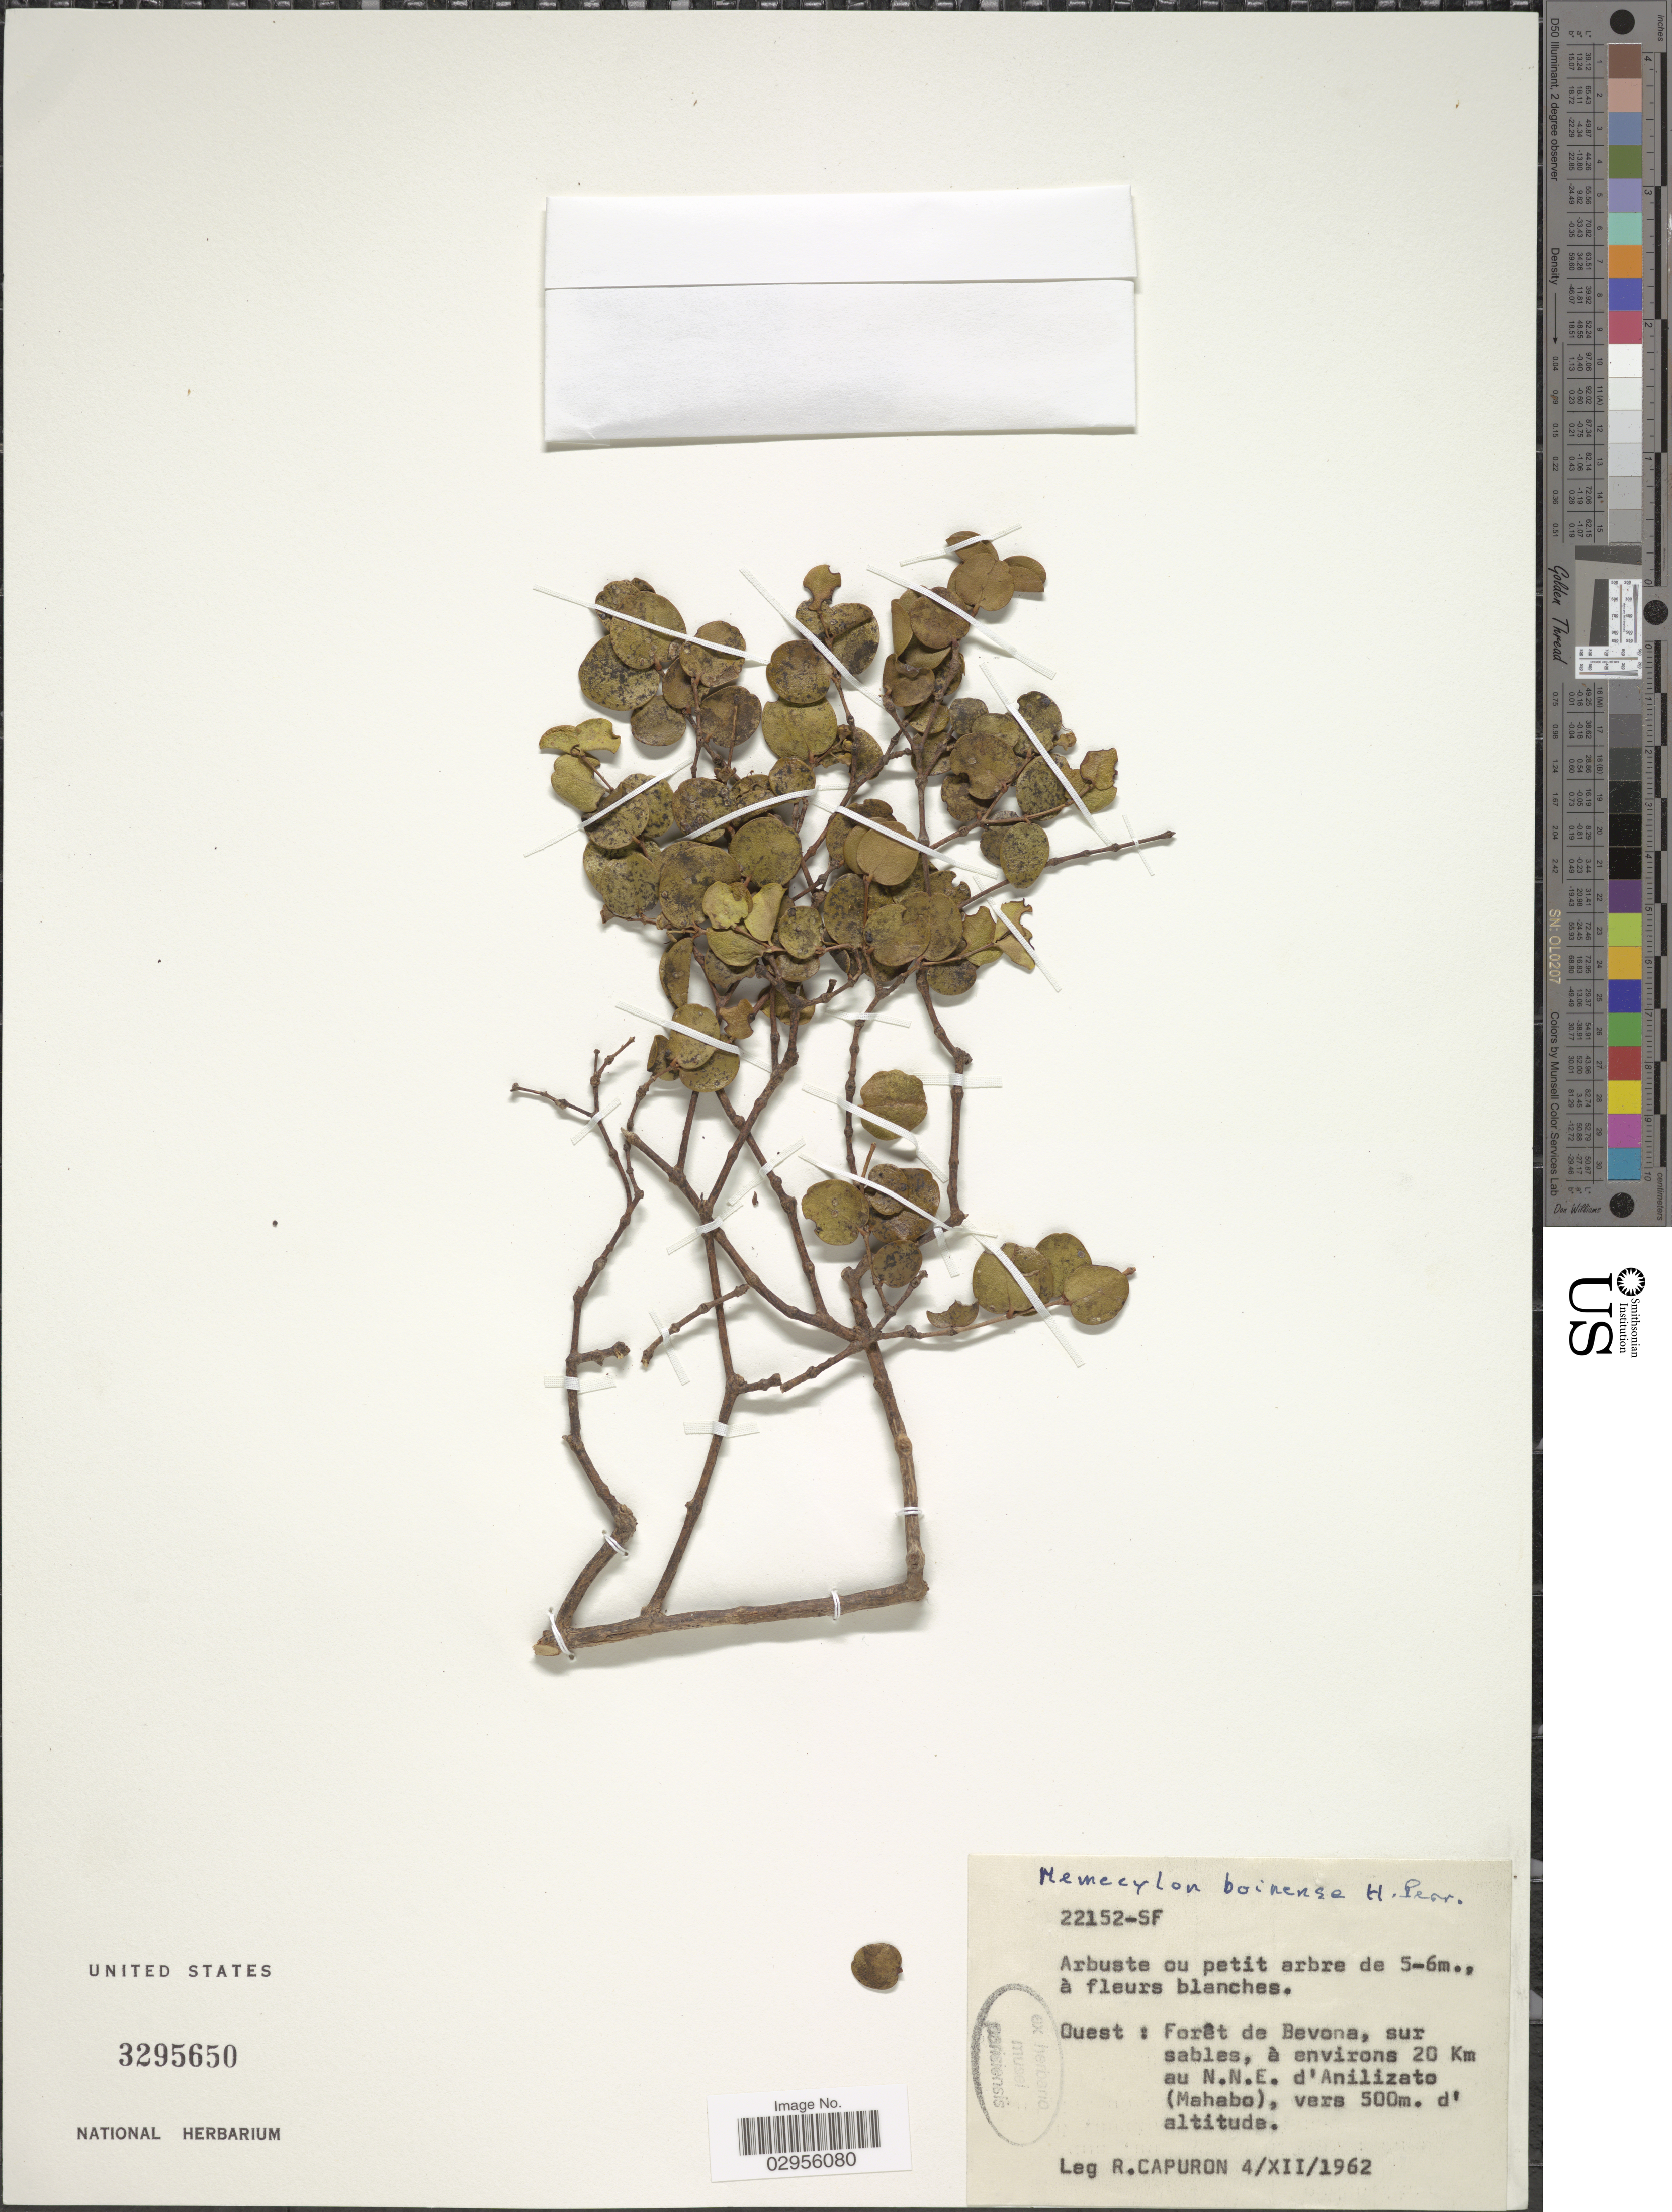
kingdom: Plantae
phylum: Tracheophyta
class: Magnoliopsida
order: Myrtales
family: Melastomataceae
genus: Memecylon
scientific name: Memecylon boinense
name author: H. Perrier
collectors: R. Capuron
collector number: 22152-SF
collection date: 1962-12-04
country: Madagascar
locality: Forêt de Bevona, sur sables, à environs 20 Km au N.N.E. d'Anilizato (Mahabo).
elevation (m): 500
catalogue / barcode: US 3295650